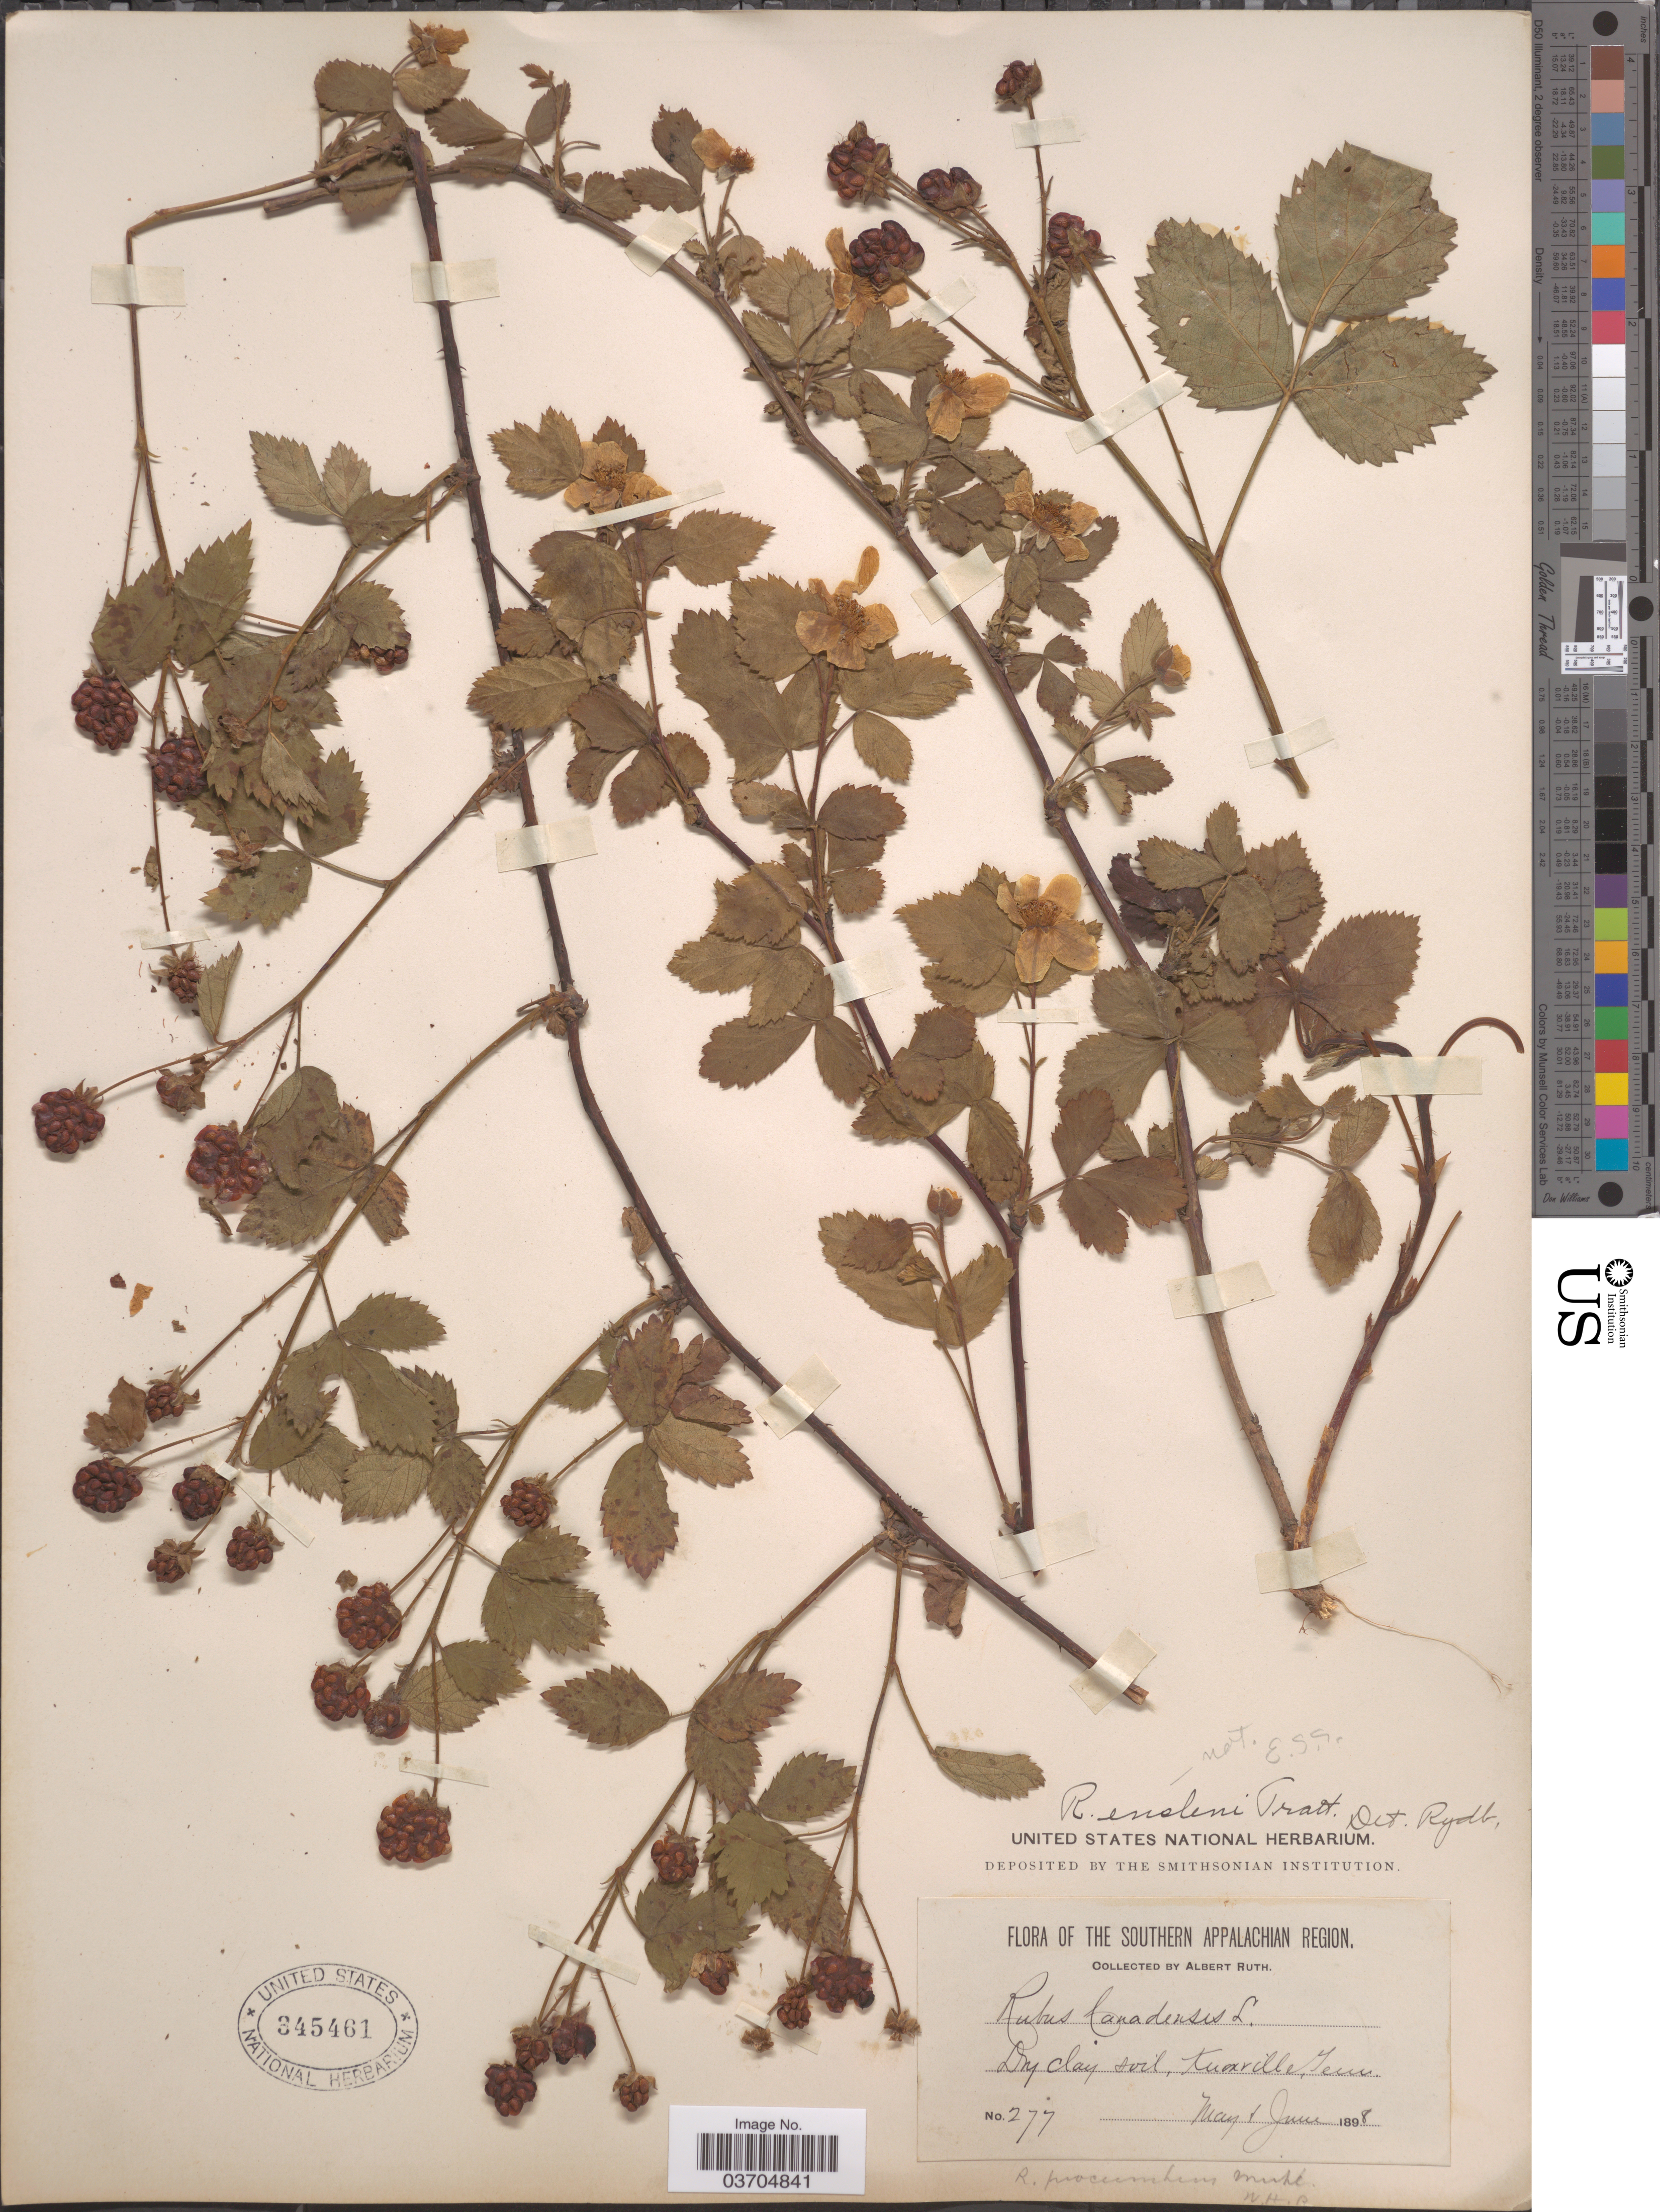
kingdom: Plantae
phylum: Tracheophyta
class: Magnoliopsida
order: Rosales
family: Rosaceae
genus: Rubus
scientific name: Rubus enslenii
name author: Tratt.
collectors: A. Ruth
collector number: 277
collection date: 1898-05-01/1898-06-01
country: United States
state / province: Tennessee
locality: The Southern Appalachian Region. Knoxville.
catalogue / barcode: US 345461